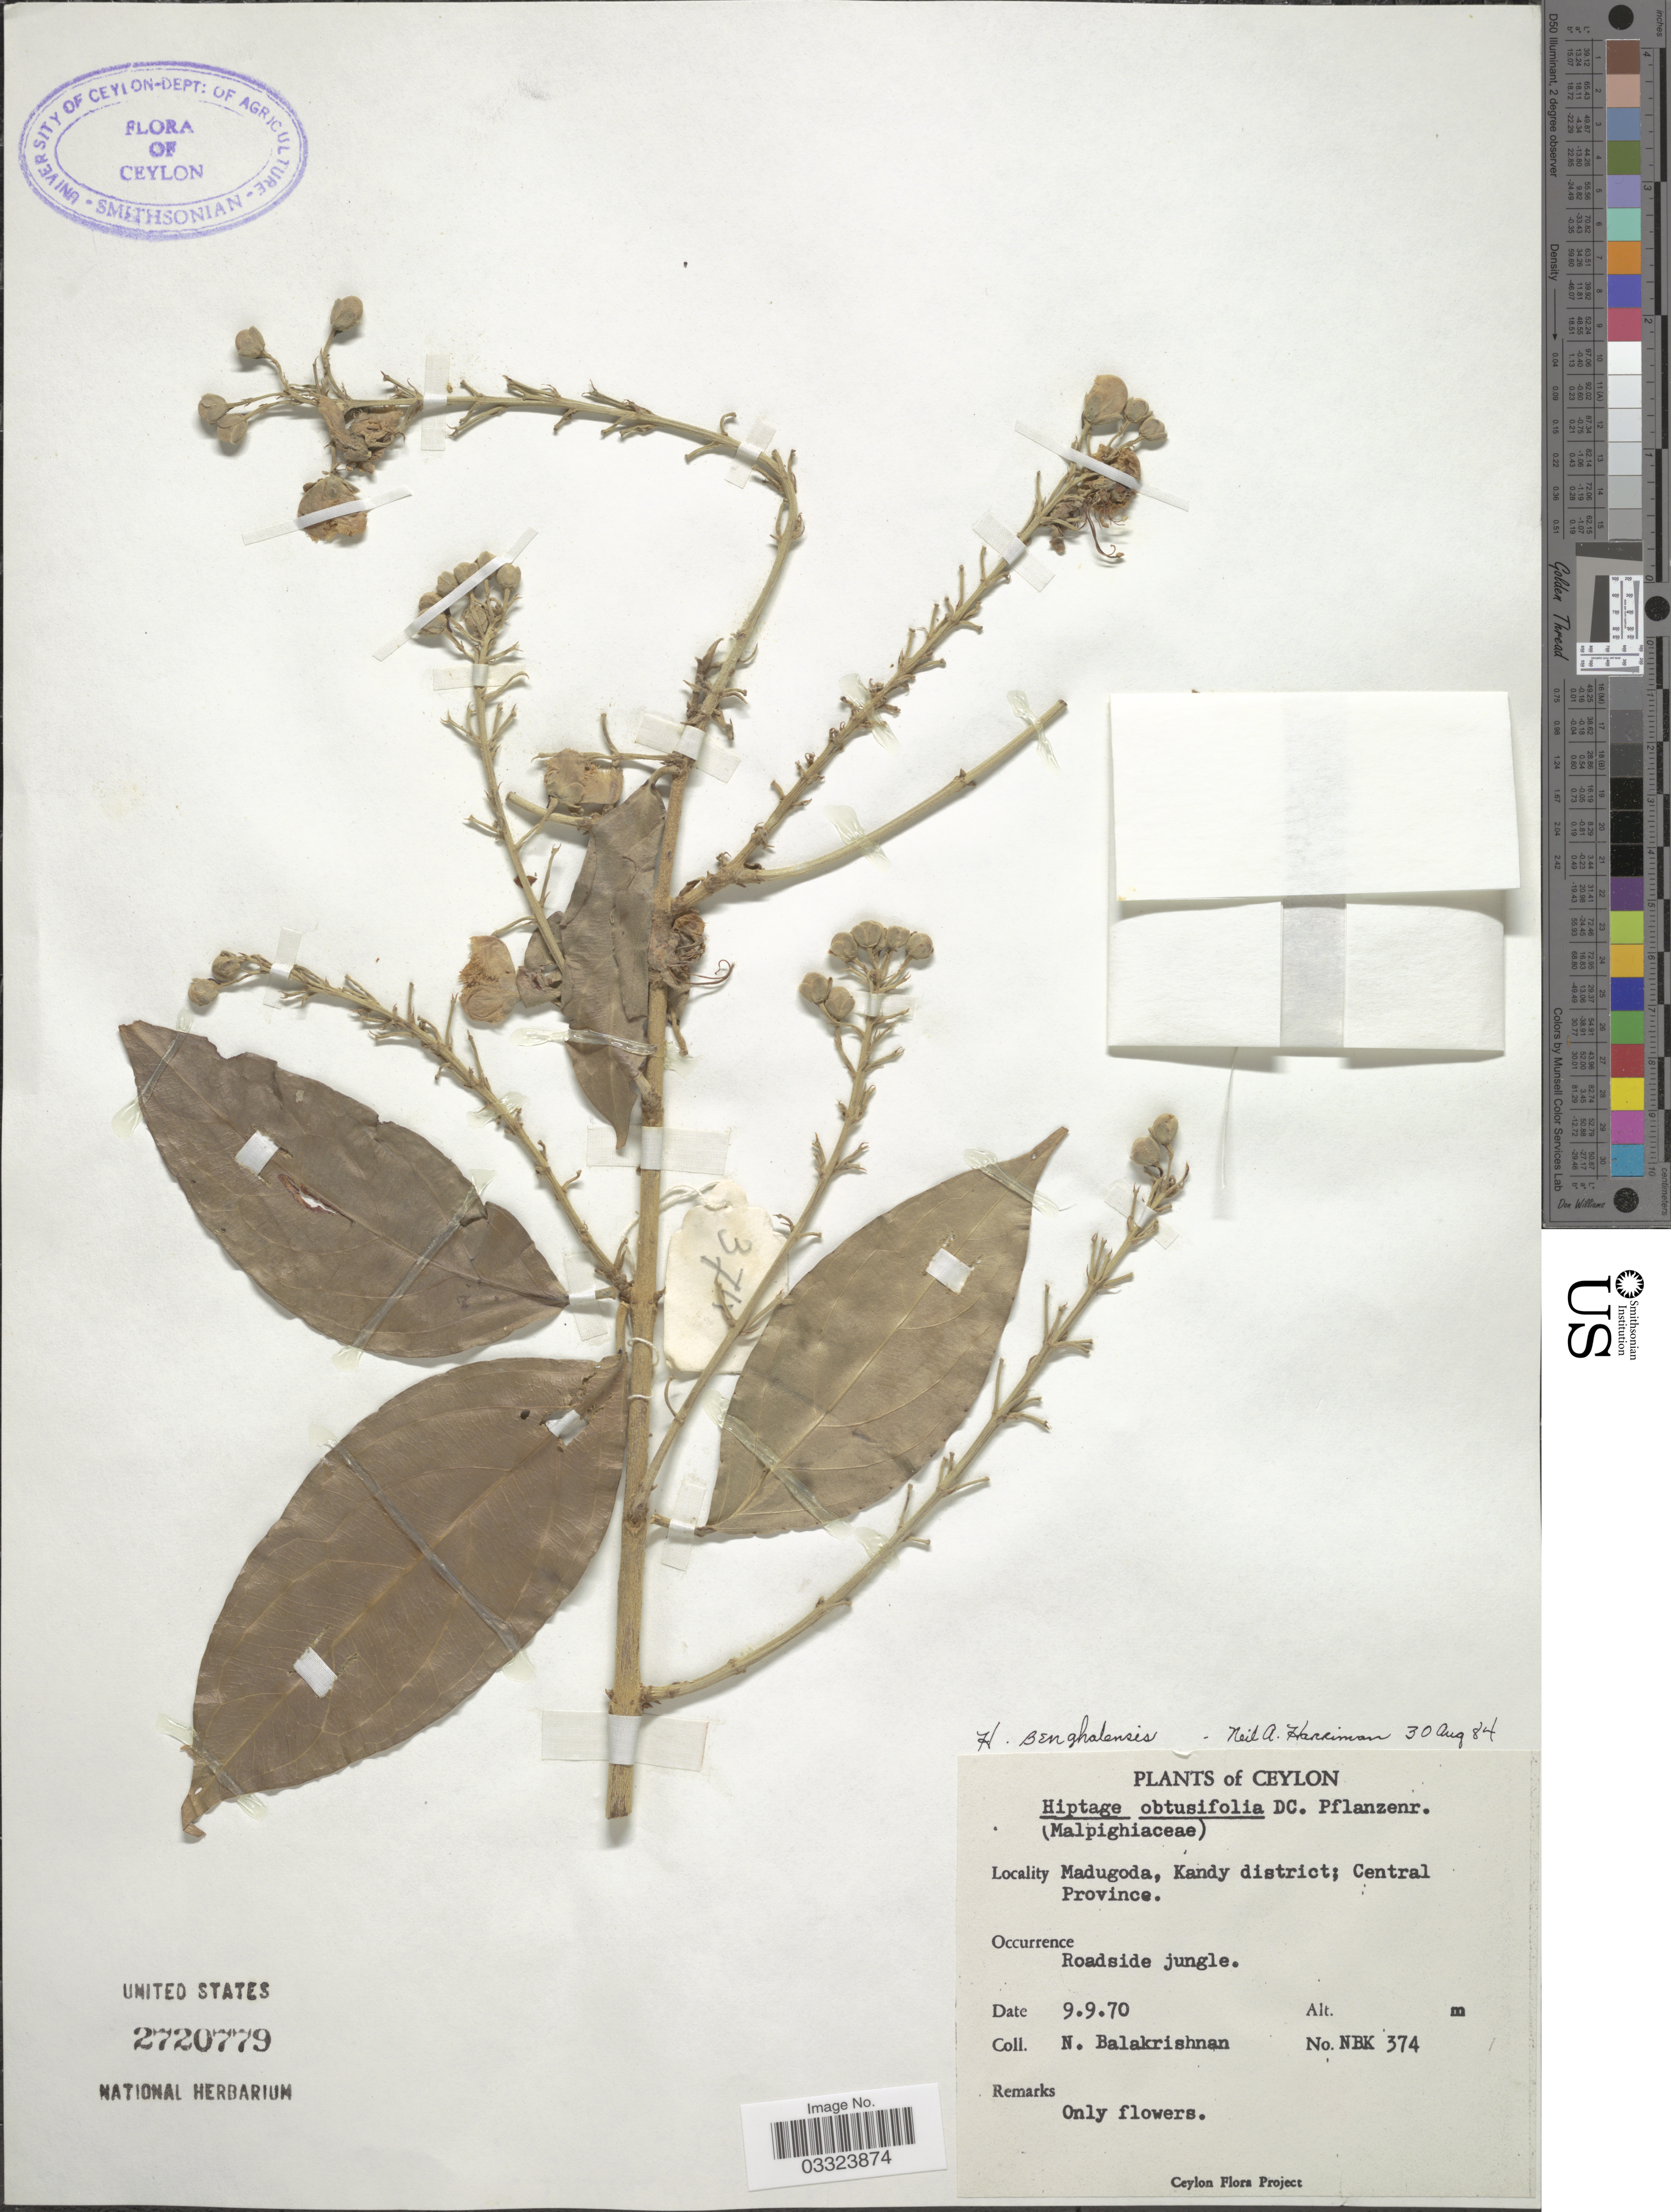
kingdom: Plantae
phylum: Tracheophyta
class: Magnoliopsida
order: Malpighiales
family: Malpighiaceae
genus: Hiptage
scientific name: Hiptage benghalensis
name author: (L.) Kurz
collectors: N. Balakrishnan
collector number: NBK 374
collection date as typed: Transcribed d/m/y: 9/9/70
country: Sri Lanka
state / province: Central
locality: Ceylon. Madugoda, Kandy District. Roadside jungle.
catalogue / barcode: US 2720779